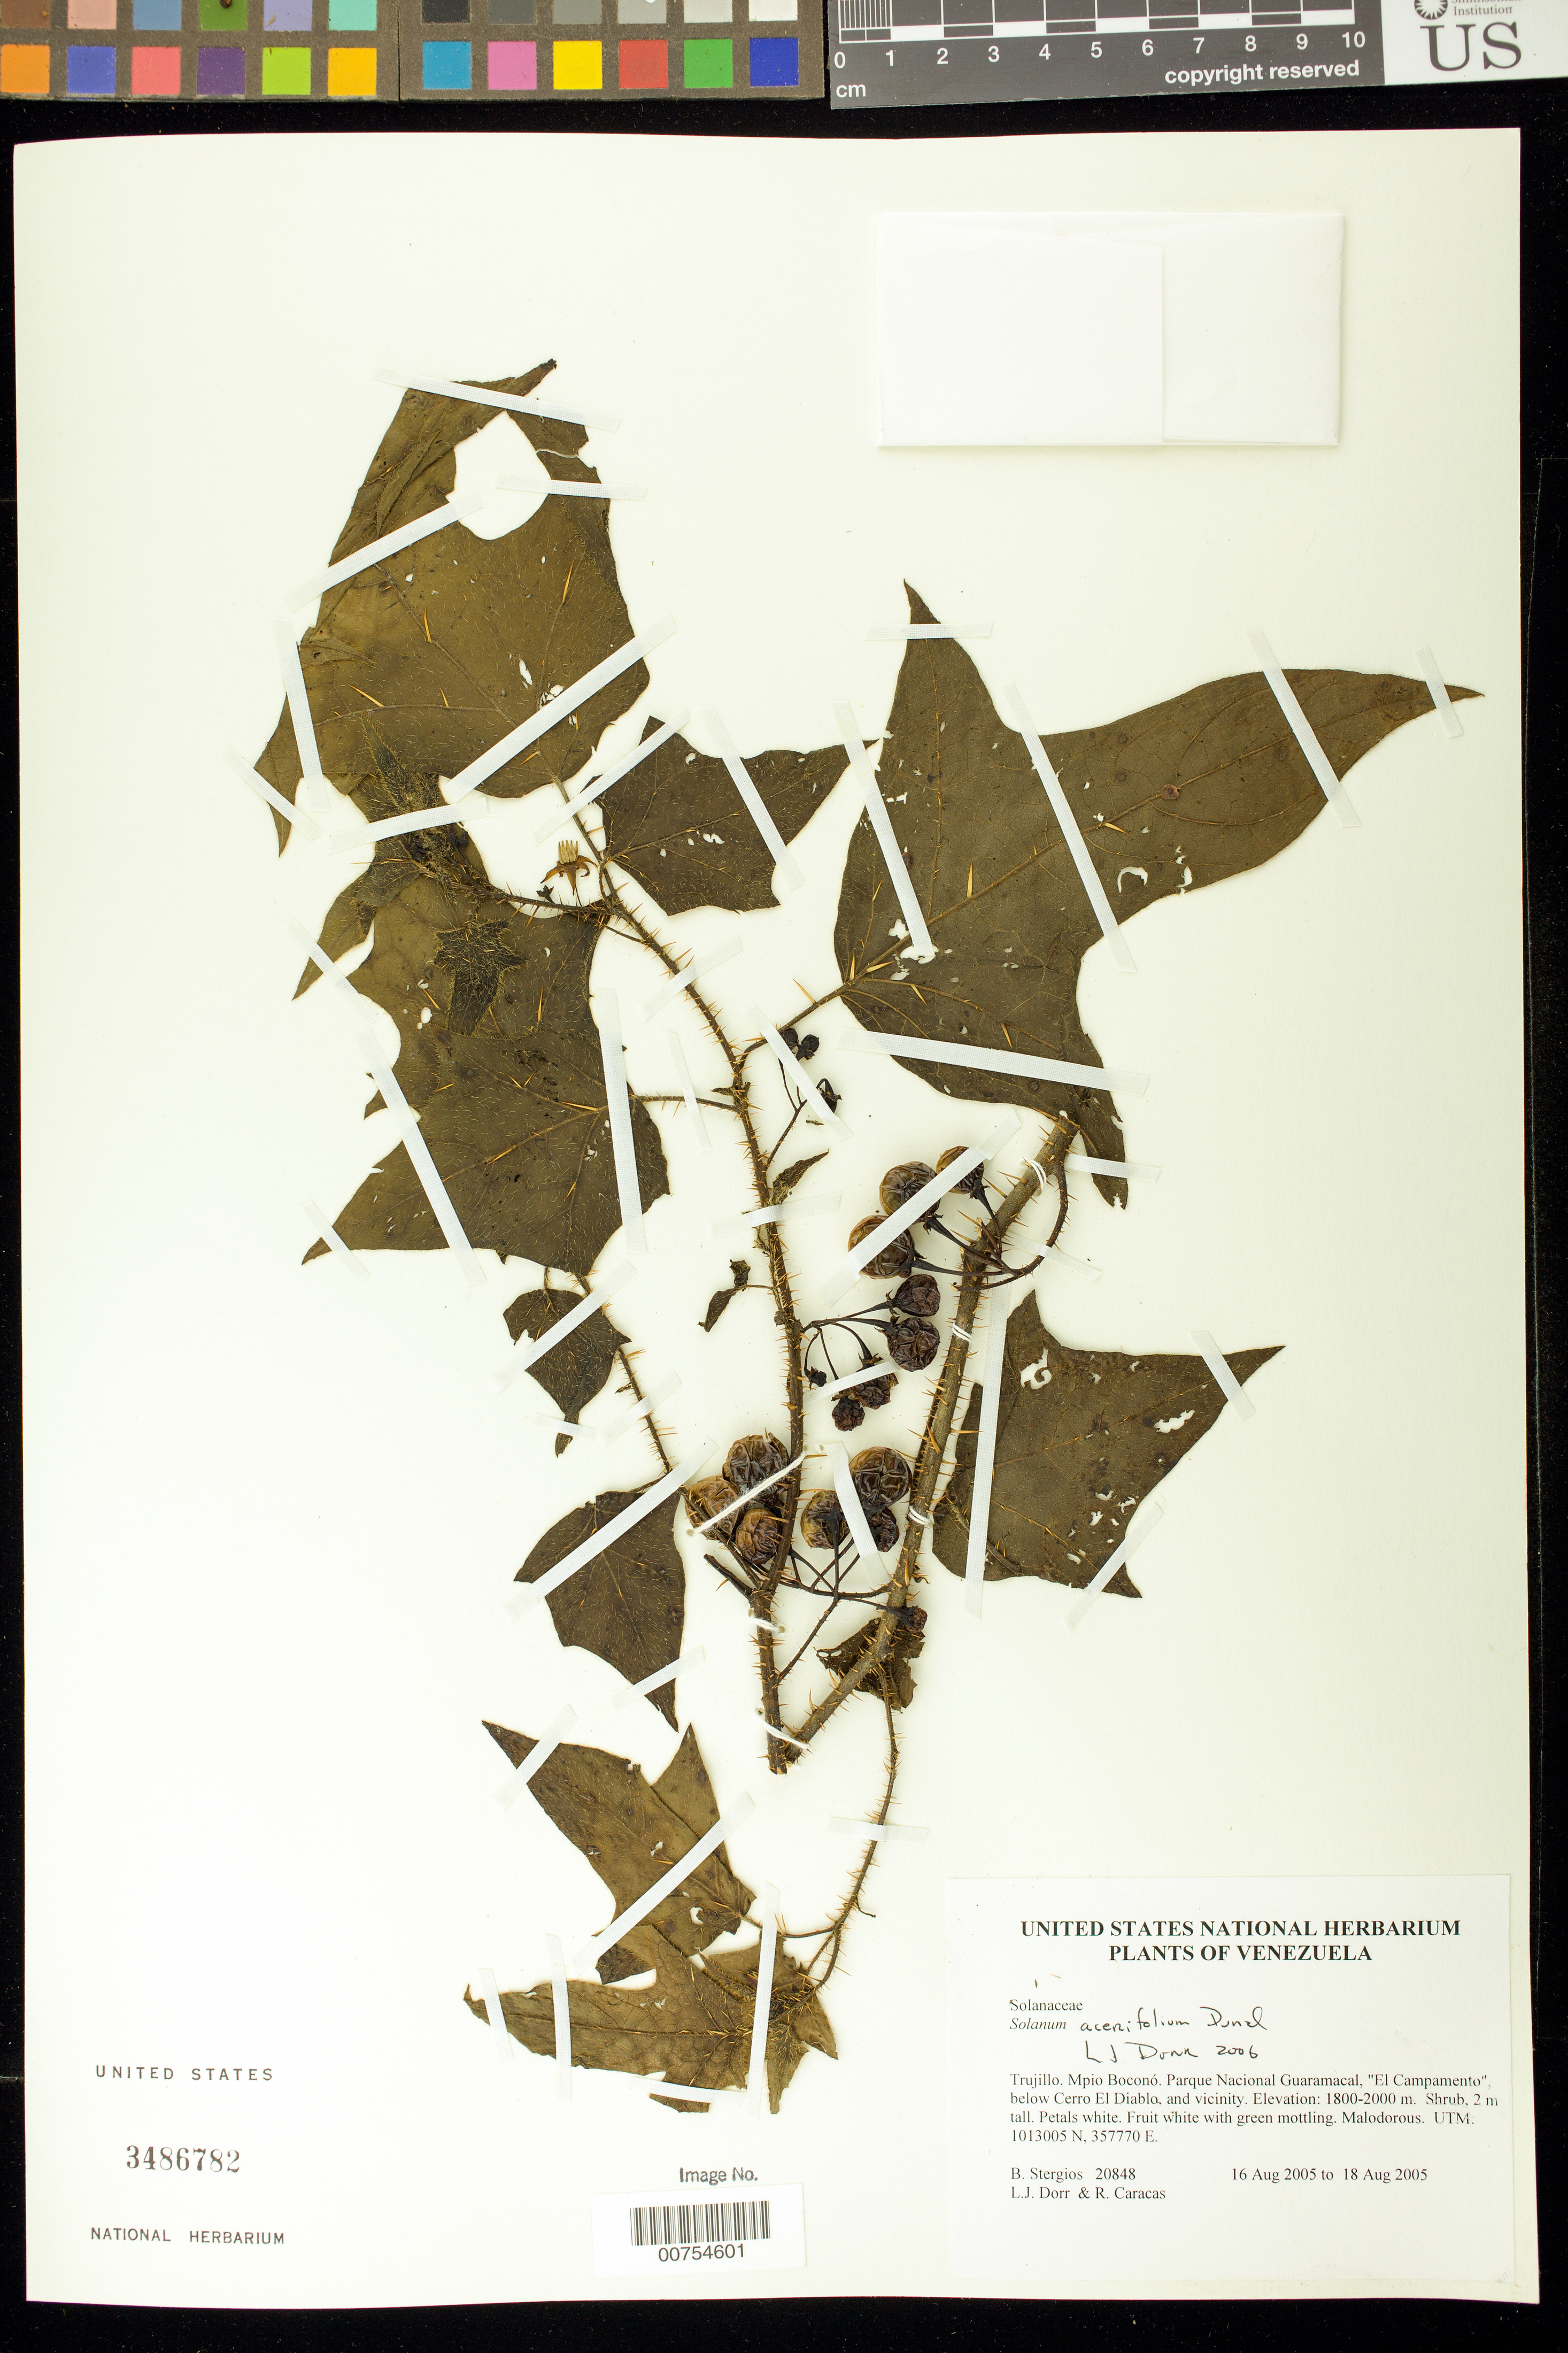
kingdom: Plantae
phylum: Tracheophyta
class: Magnoliopsida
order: Solanales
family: Solanaceae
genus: Solanum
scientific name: Solanum acerifolium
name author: Humb. & Bonpl. ex Dunal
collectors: B. G. Stergios, L. J. Dorr & R. Caracas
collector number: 20848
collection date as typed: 16 Aug 2005 to 18 Aug 2005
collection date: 2005-08-16/2005-08-18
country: Venezuela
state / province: Trujillo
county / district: Boconó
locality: Parque Nacional Guaramacal, "El Campamento", below Cerro El Diablo, and vicinity.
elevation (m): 1800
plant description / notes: NY, PORT, US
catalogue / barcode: US 3486782